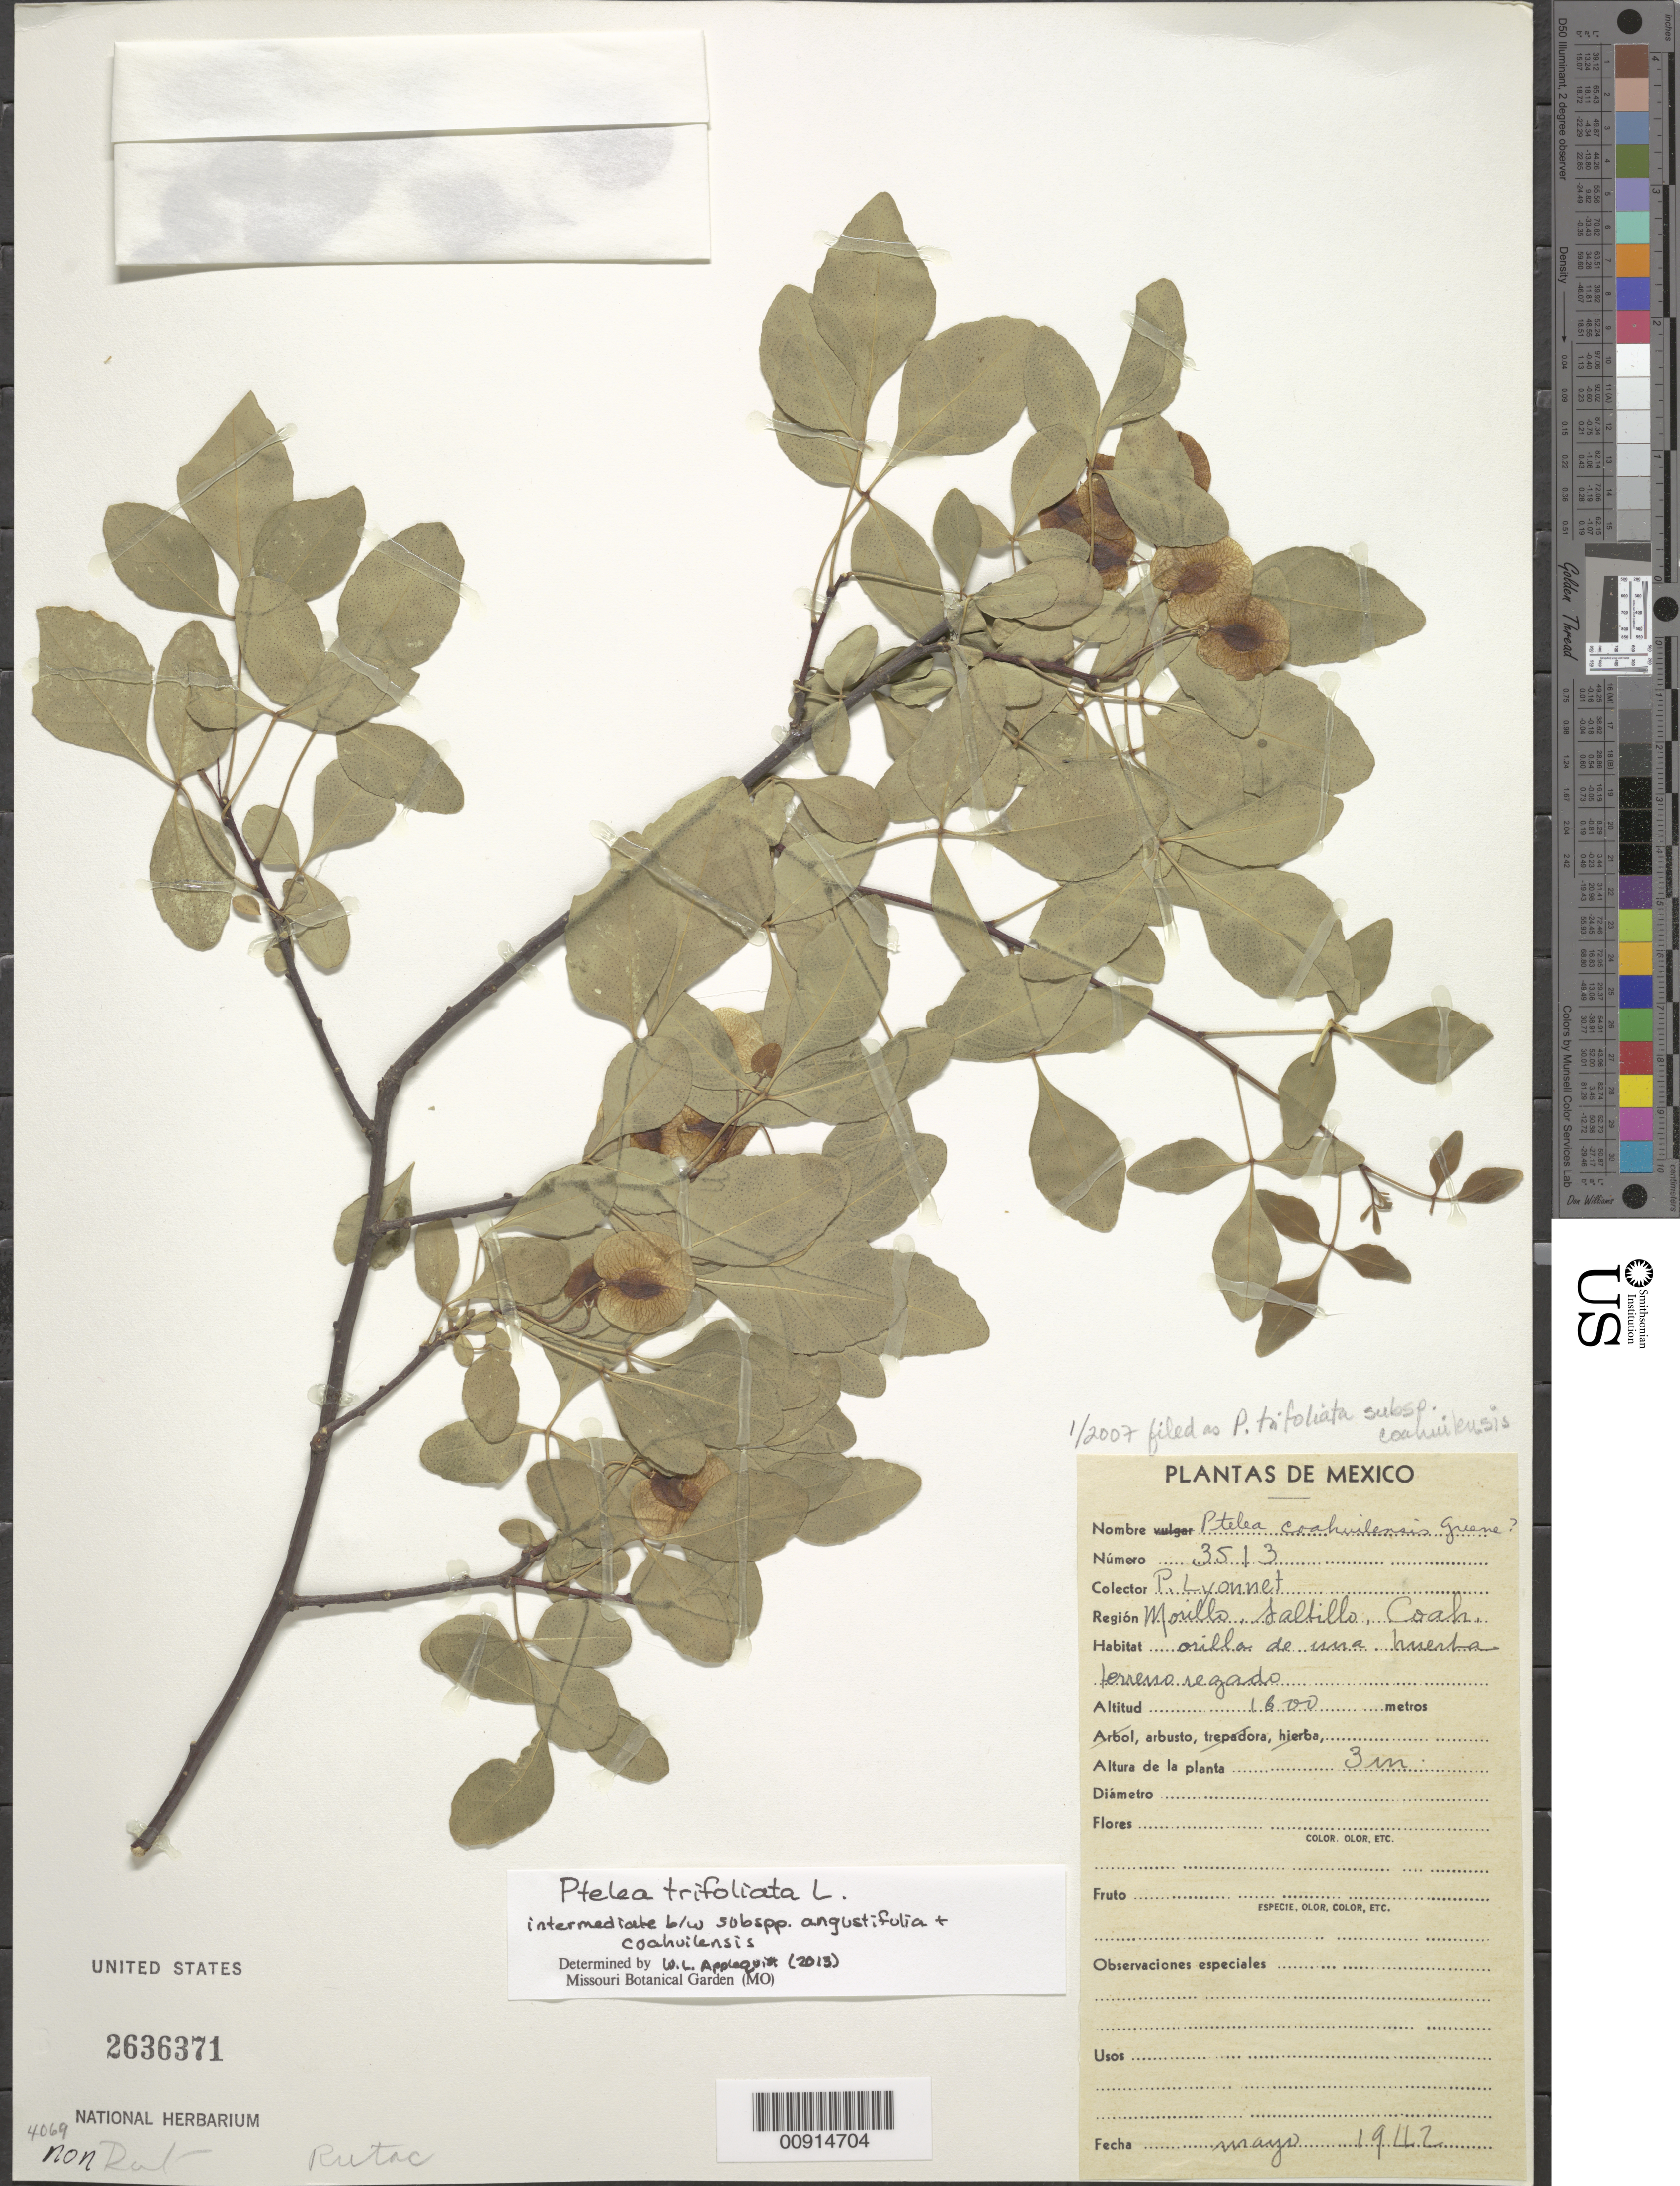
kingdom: Plantae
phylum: Tracheophyta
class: Magnoliopsida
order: Sapindales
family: Rutaceae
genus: Ptelea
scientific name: Ptelea trifoliata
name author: L.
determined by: Applequist, W. L.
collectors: Bro. E. Lyonnet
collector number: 3513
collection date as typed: May 1942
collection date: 1942-05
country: Mexico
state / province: Coahuila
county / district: Saltillo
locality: Morillo, Saltillo, Coahuila.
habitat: Orilla de una huerta, terreno regado.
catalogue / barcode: US 2636371